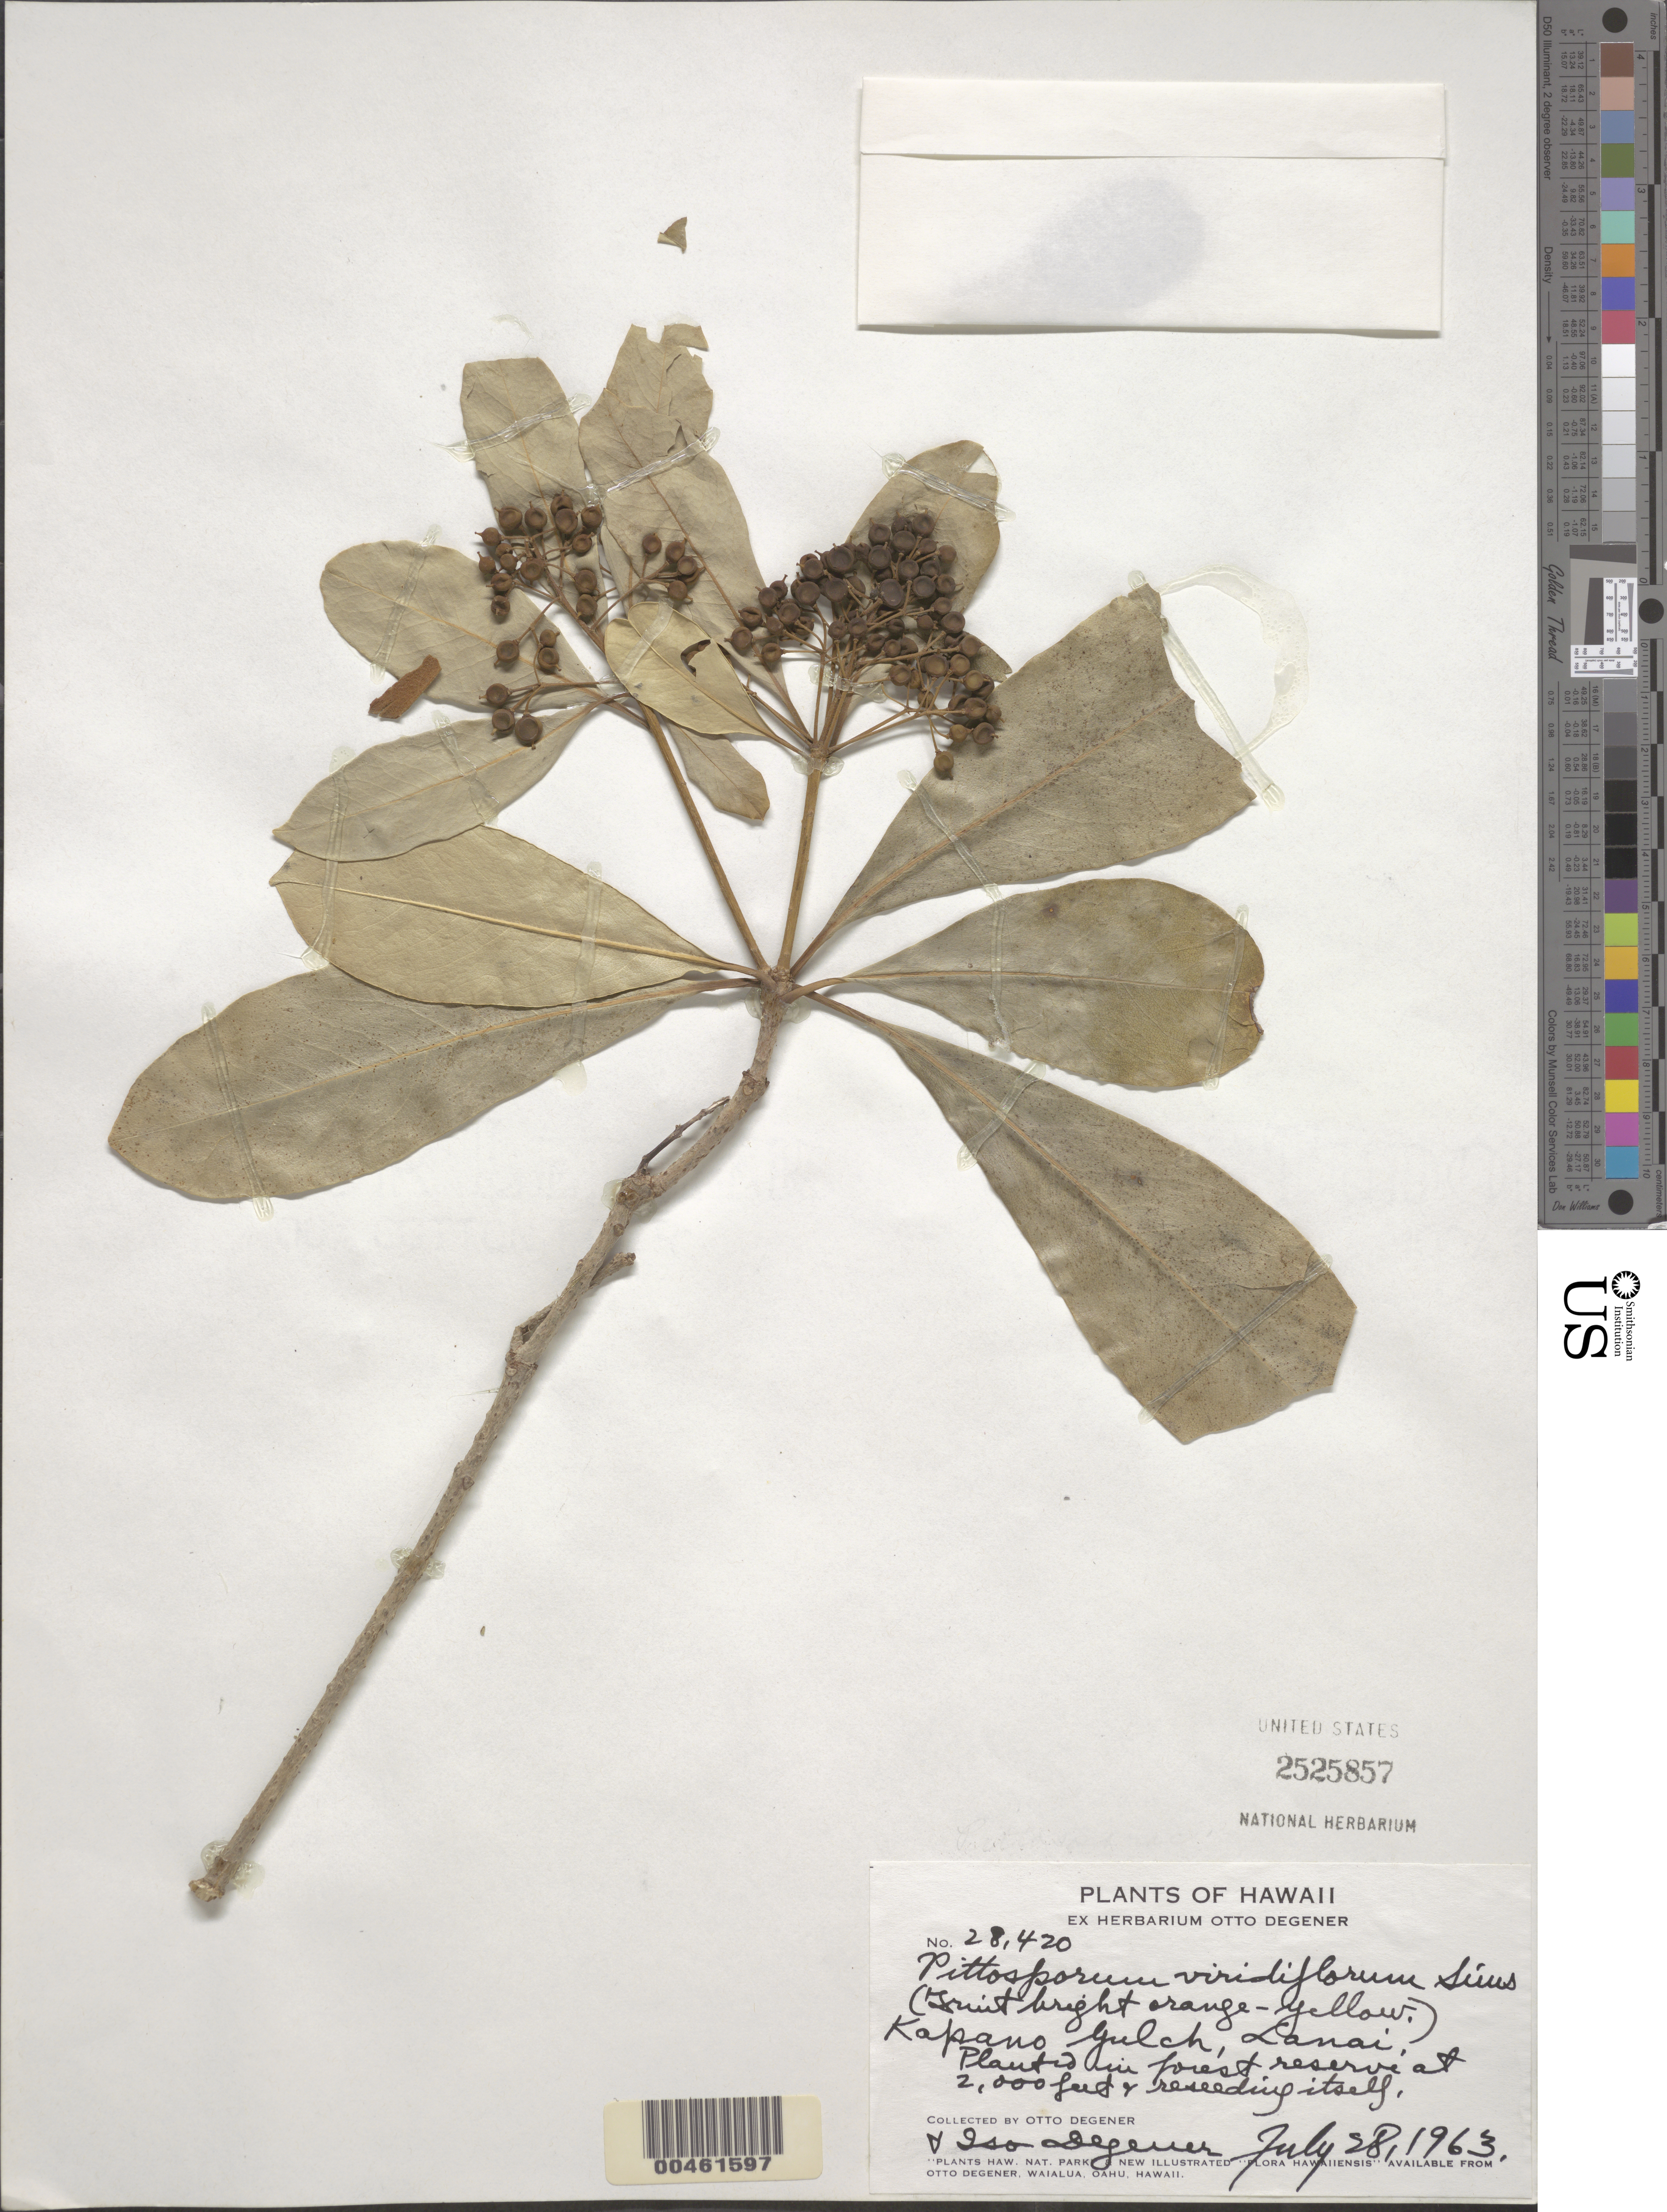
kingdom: Plantae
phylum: Tracheophyta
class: Magnoliopsida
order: Apiales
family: Pittosporaceae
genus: Pittosporum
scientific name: Pittosporum viridiflorum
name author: Sims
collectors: O. Degener & I. Degener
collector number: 28420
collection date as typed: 28 Jul 1963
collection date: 1963-07-28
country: United States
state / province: Hawaii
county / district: Maui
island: Lana'i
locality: Kapano Gulch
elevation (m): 610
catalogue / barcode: US 2525857